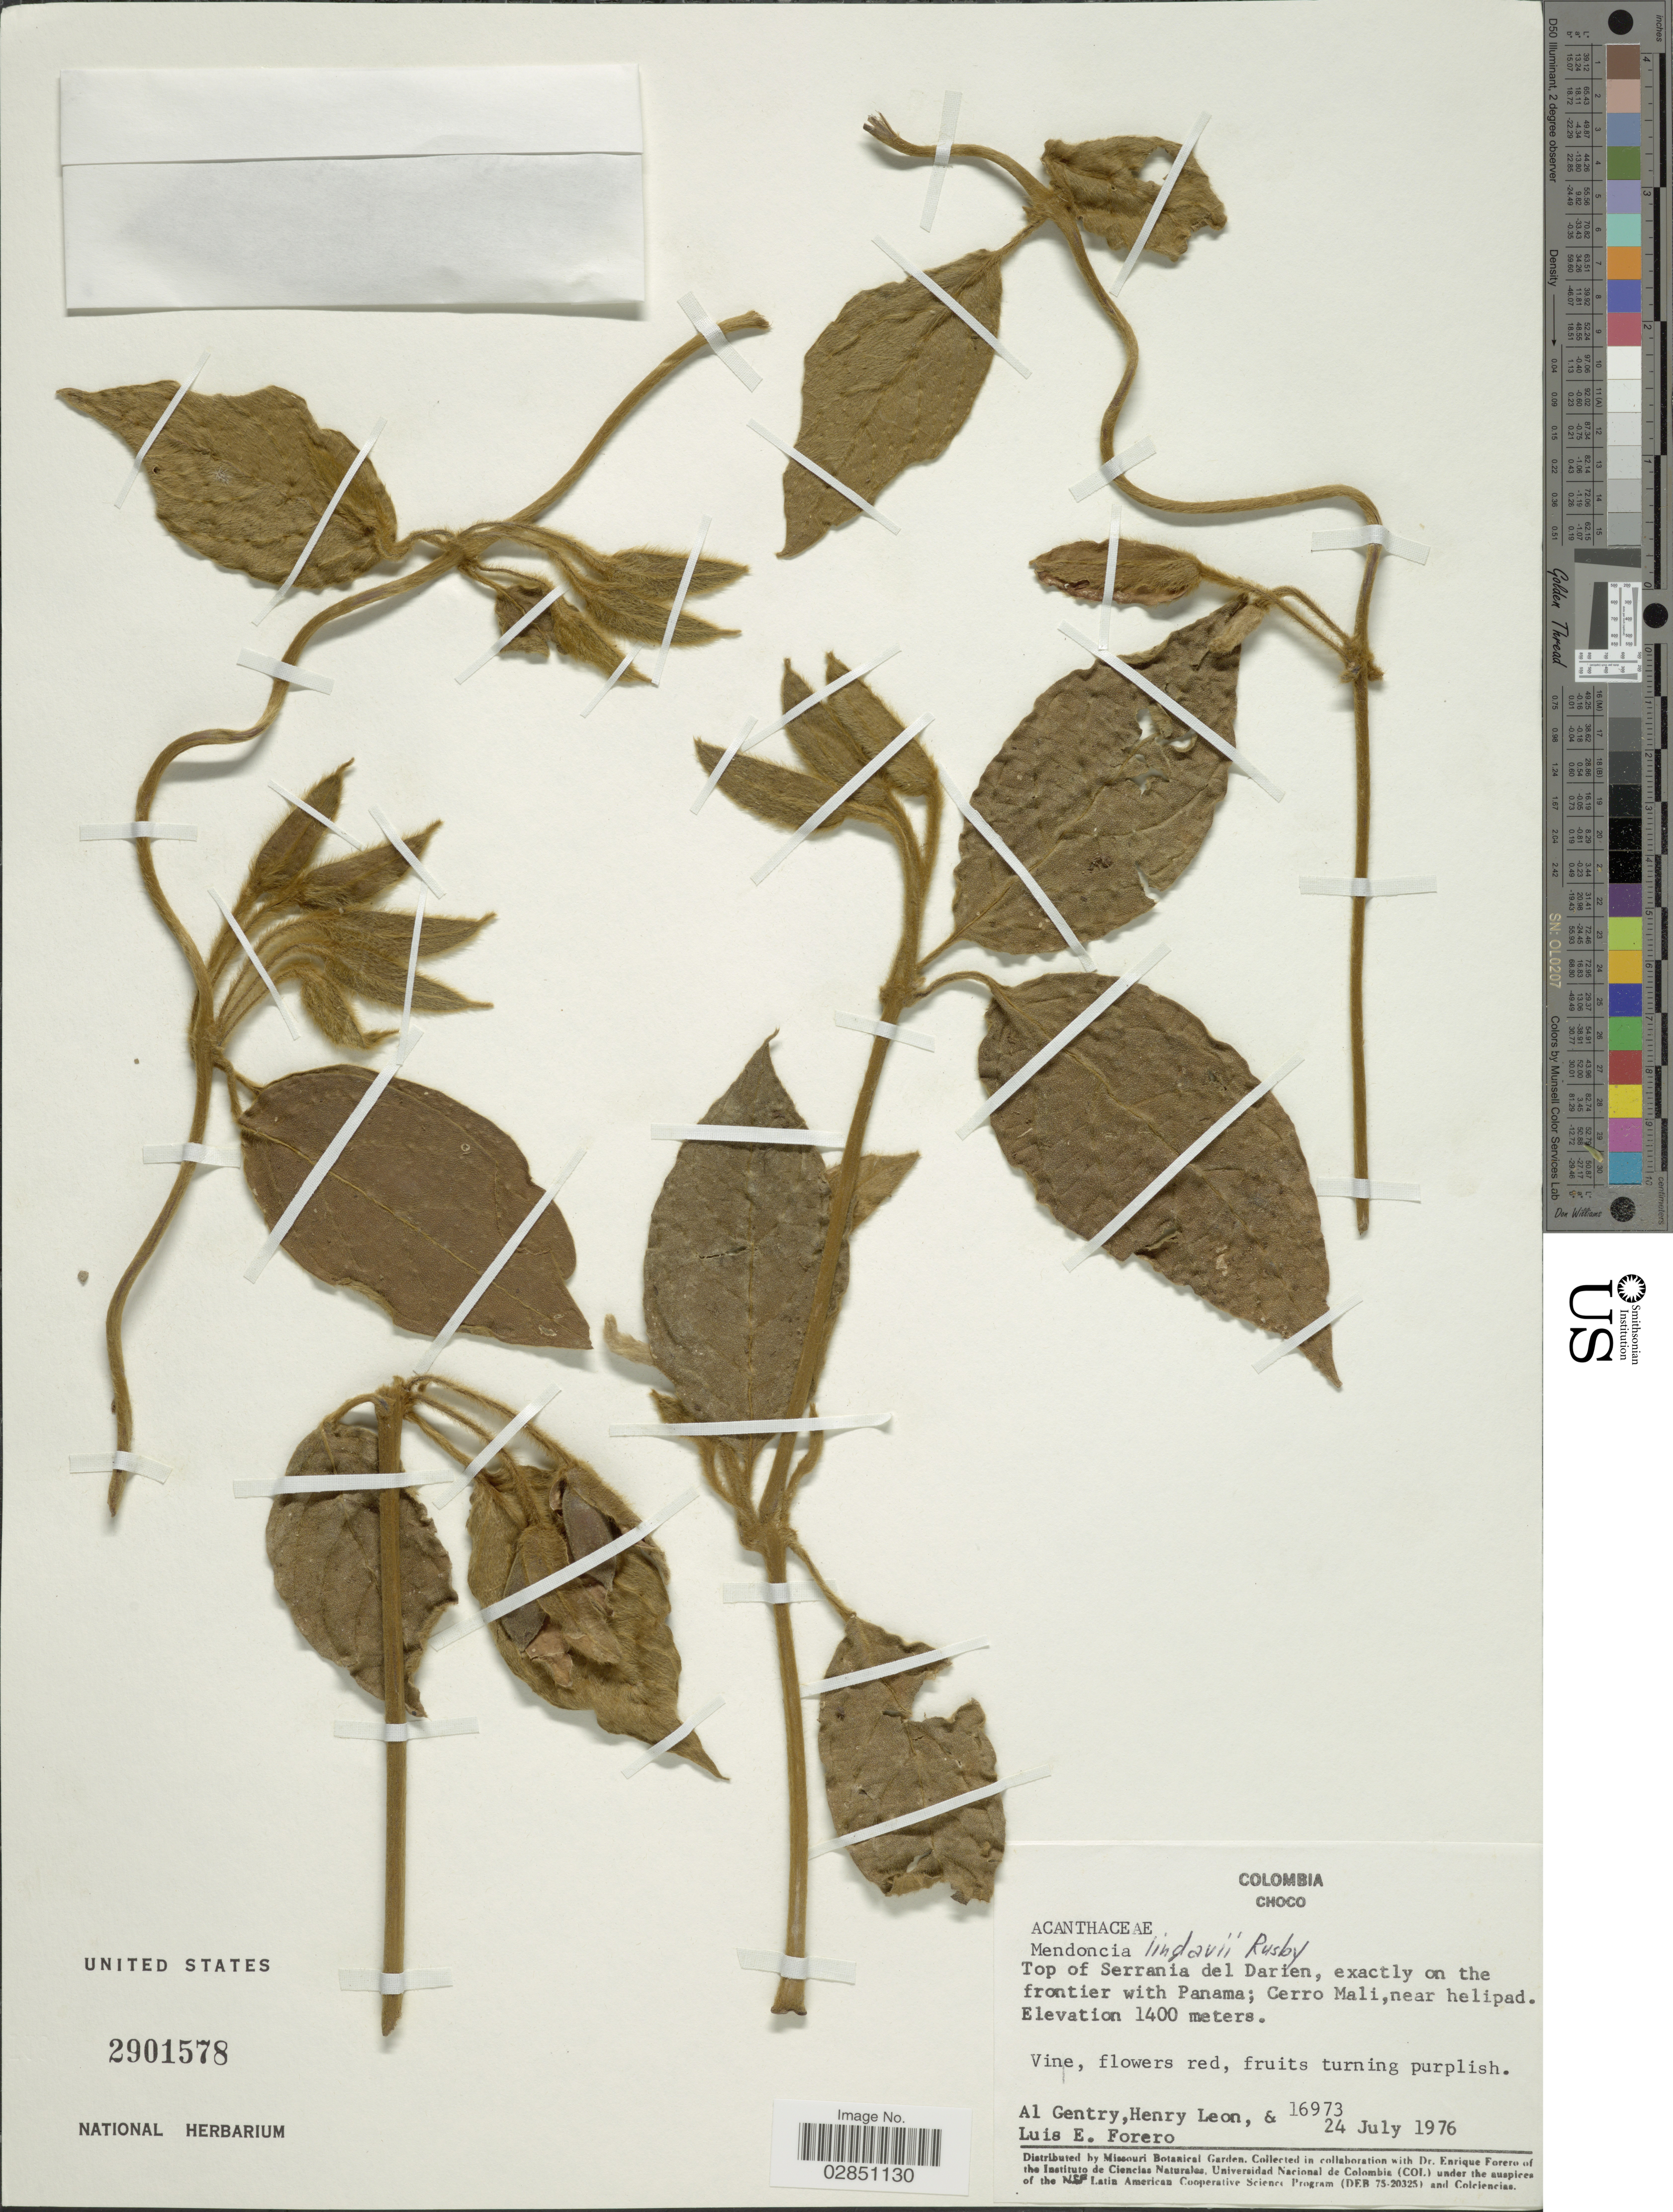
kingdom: Plantae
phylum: Tracheophyta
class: Magnoliopsida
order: Lamiales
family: Acanthaceae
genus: Mendoncia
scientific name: Mendoncia lindavii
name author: Rusby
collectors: A. H. Gentry, Henry Leon & L. Forero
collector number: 16973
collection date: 1976-07-24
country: Colombia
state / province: Chocó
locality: Top of Serrania del Darien, exactly on the frontier with Panama; Cerro Mali, near helipad.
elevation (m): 1400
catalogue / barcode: US 2901578